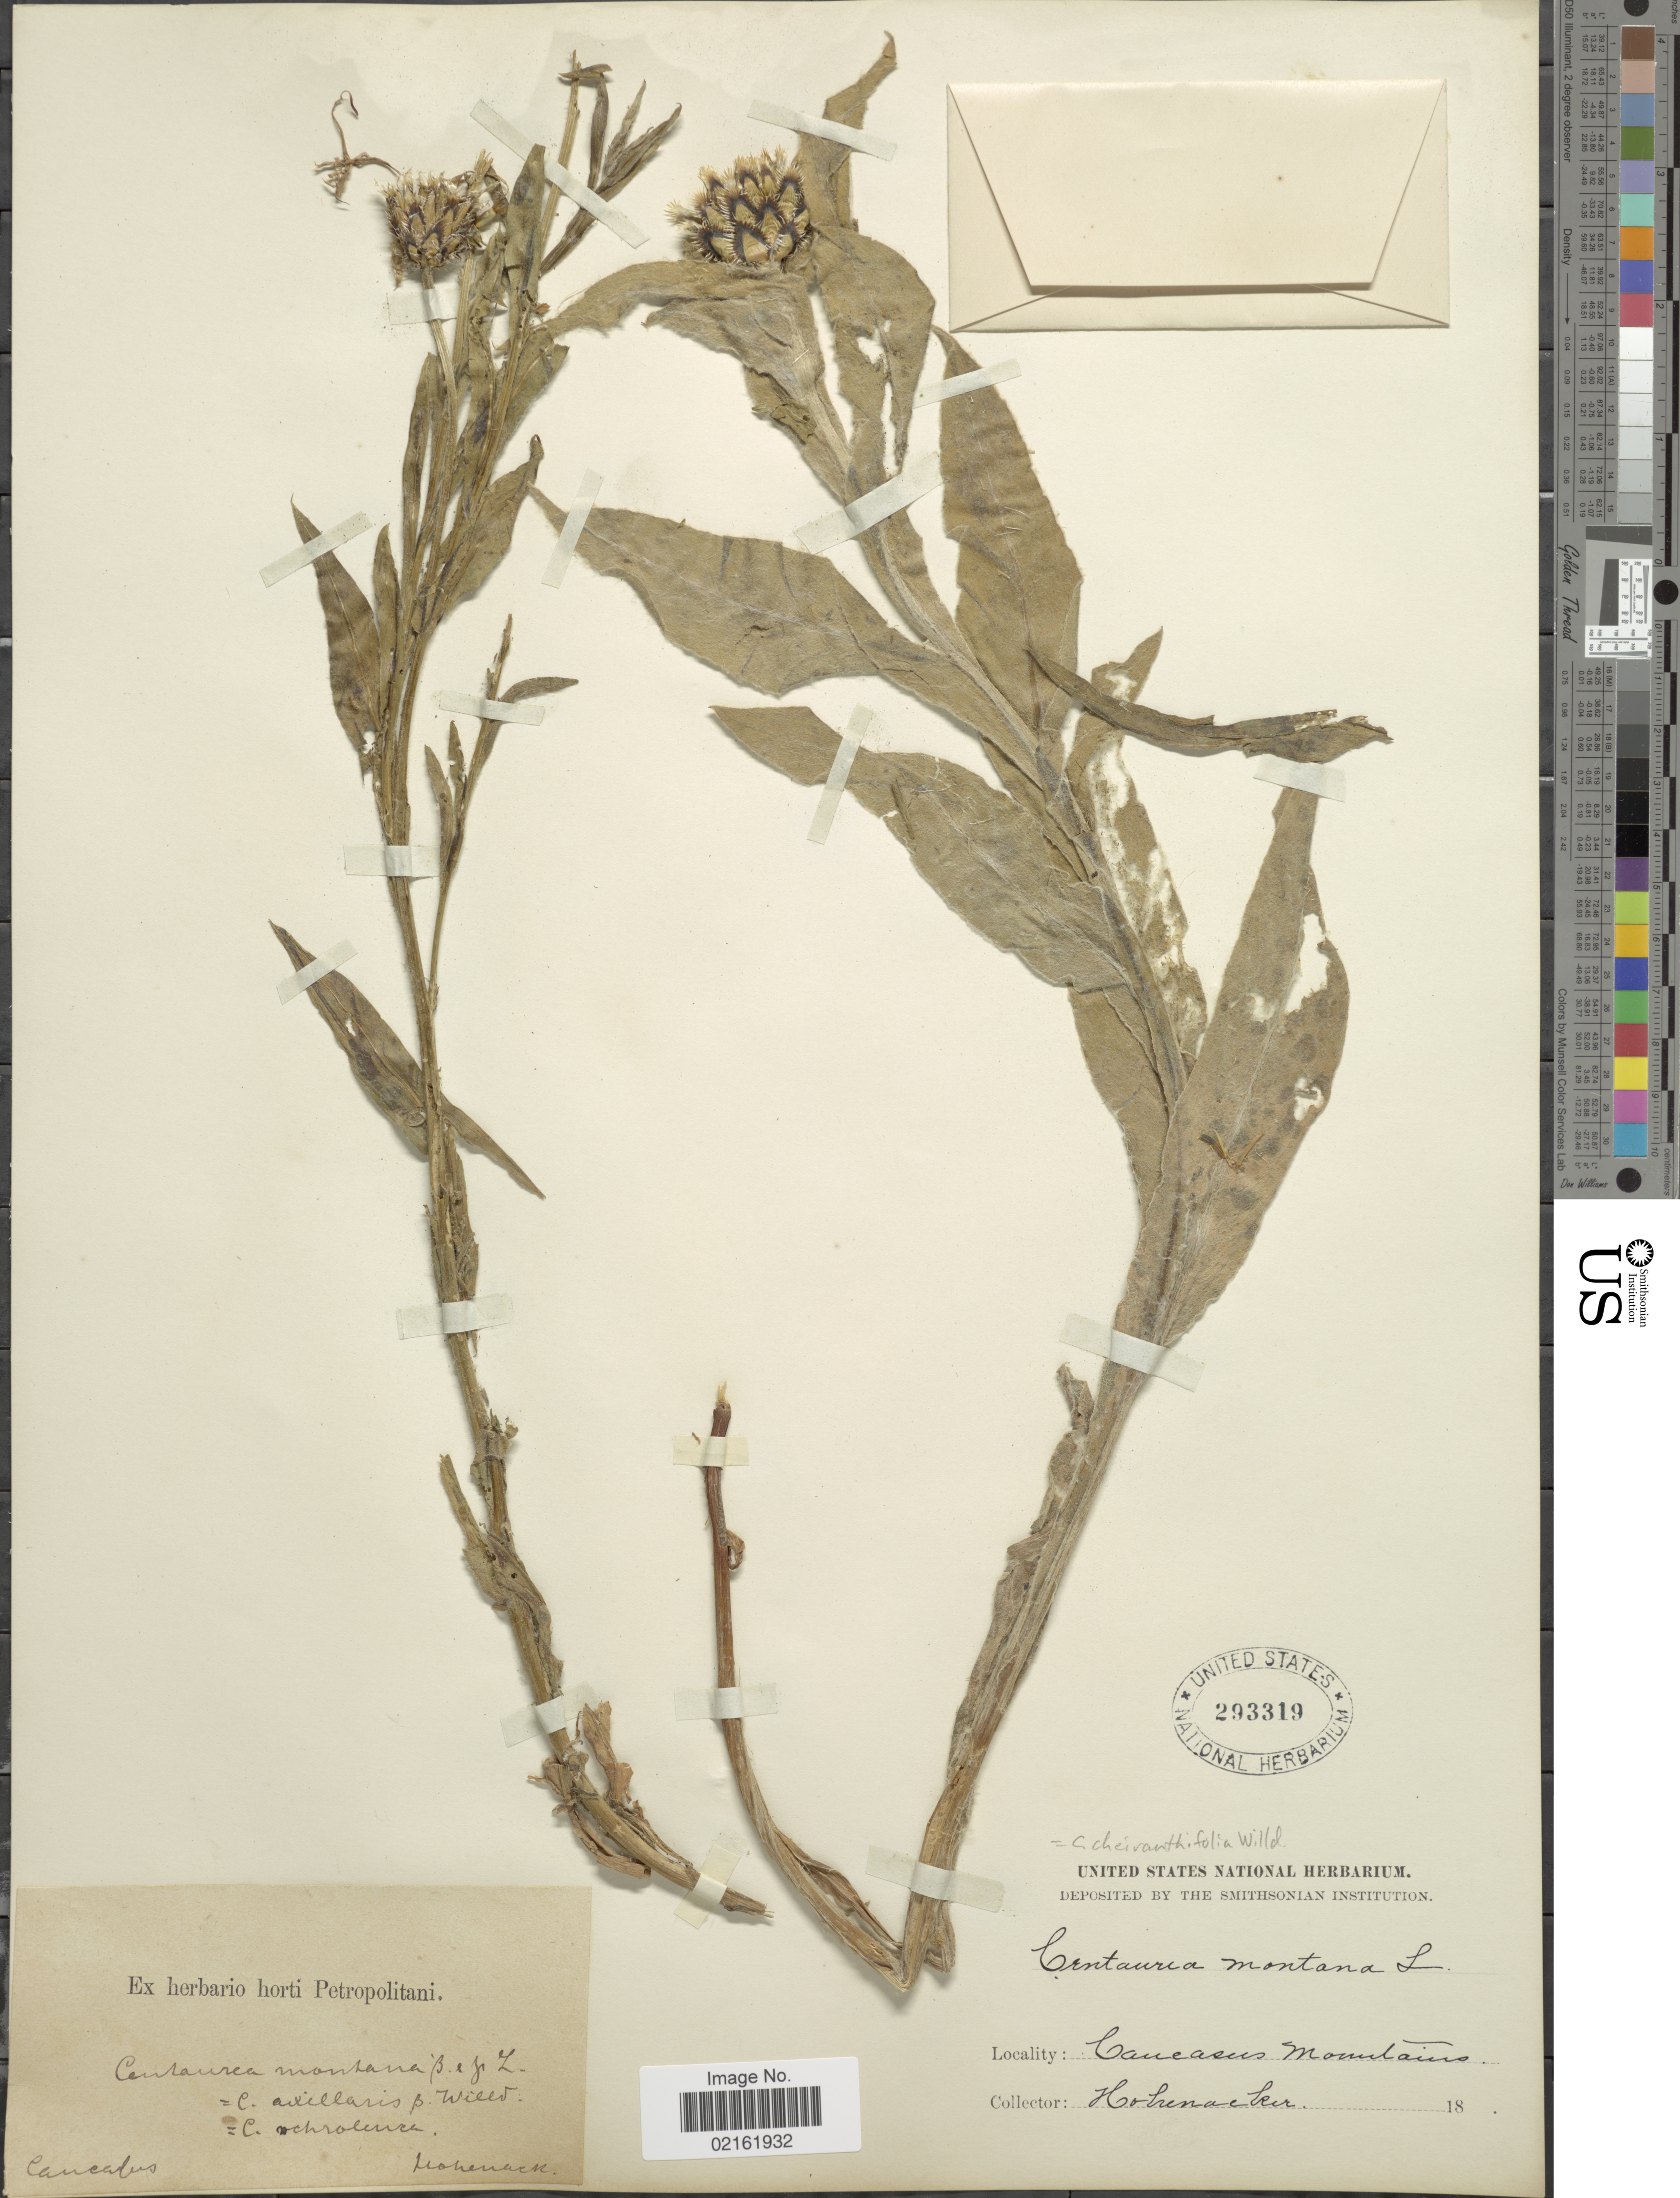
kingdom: Plantae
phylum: Tracheophyta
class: Magnoliopsida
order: Asterales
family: Asteraceae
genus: Centaurea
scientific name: Centaurea cheiranthifolia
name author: Willd.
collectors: Hohenacker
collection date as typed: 18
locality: Caucasus Mountains, Caucasus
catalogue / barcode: US 293319